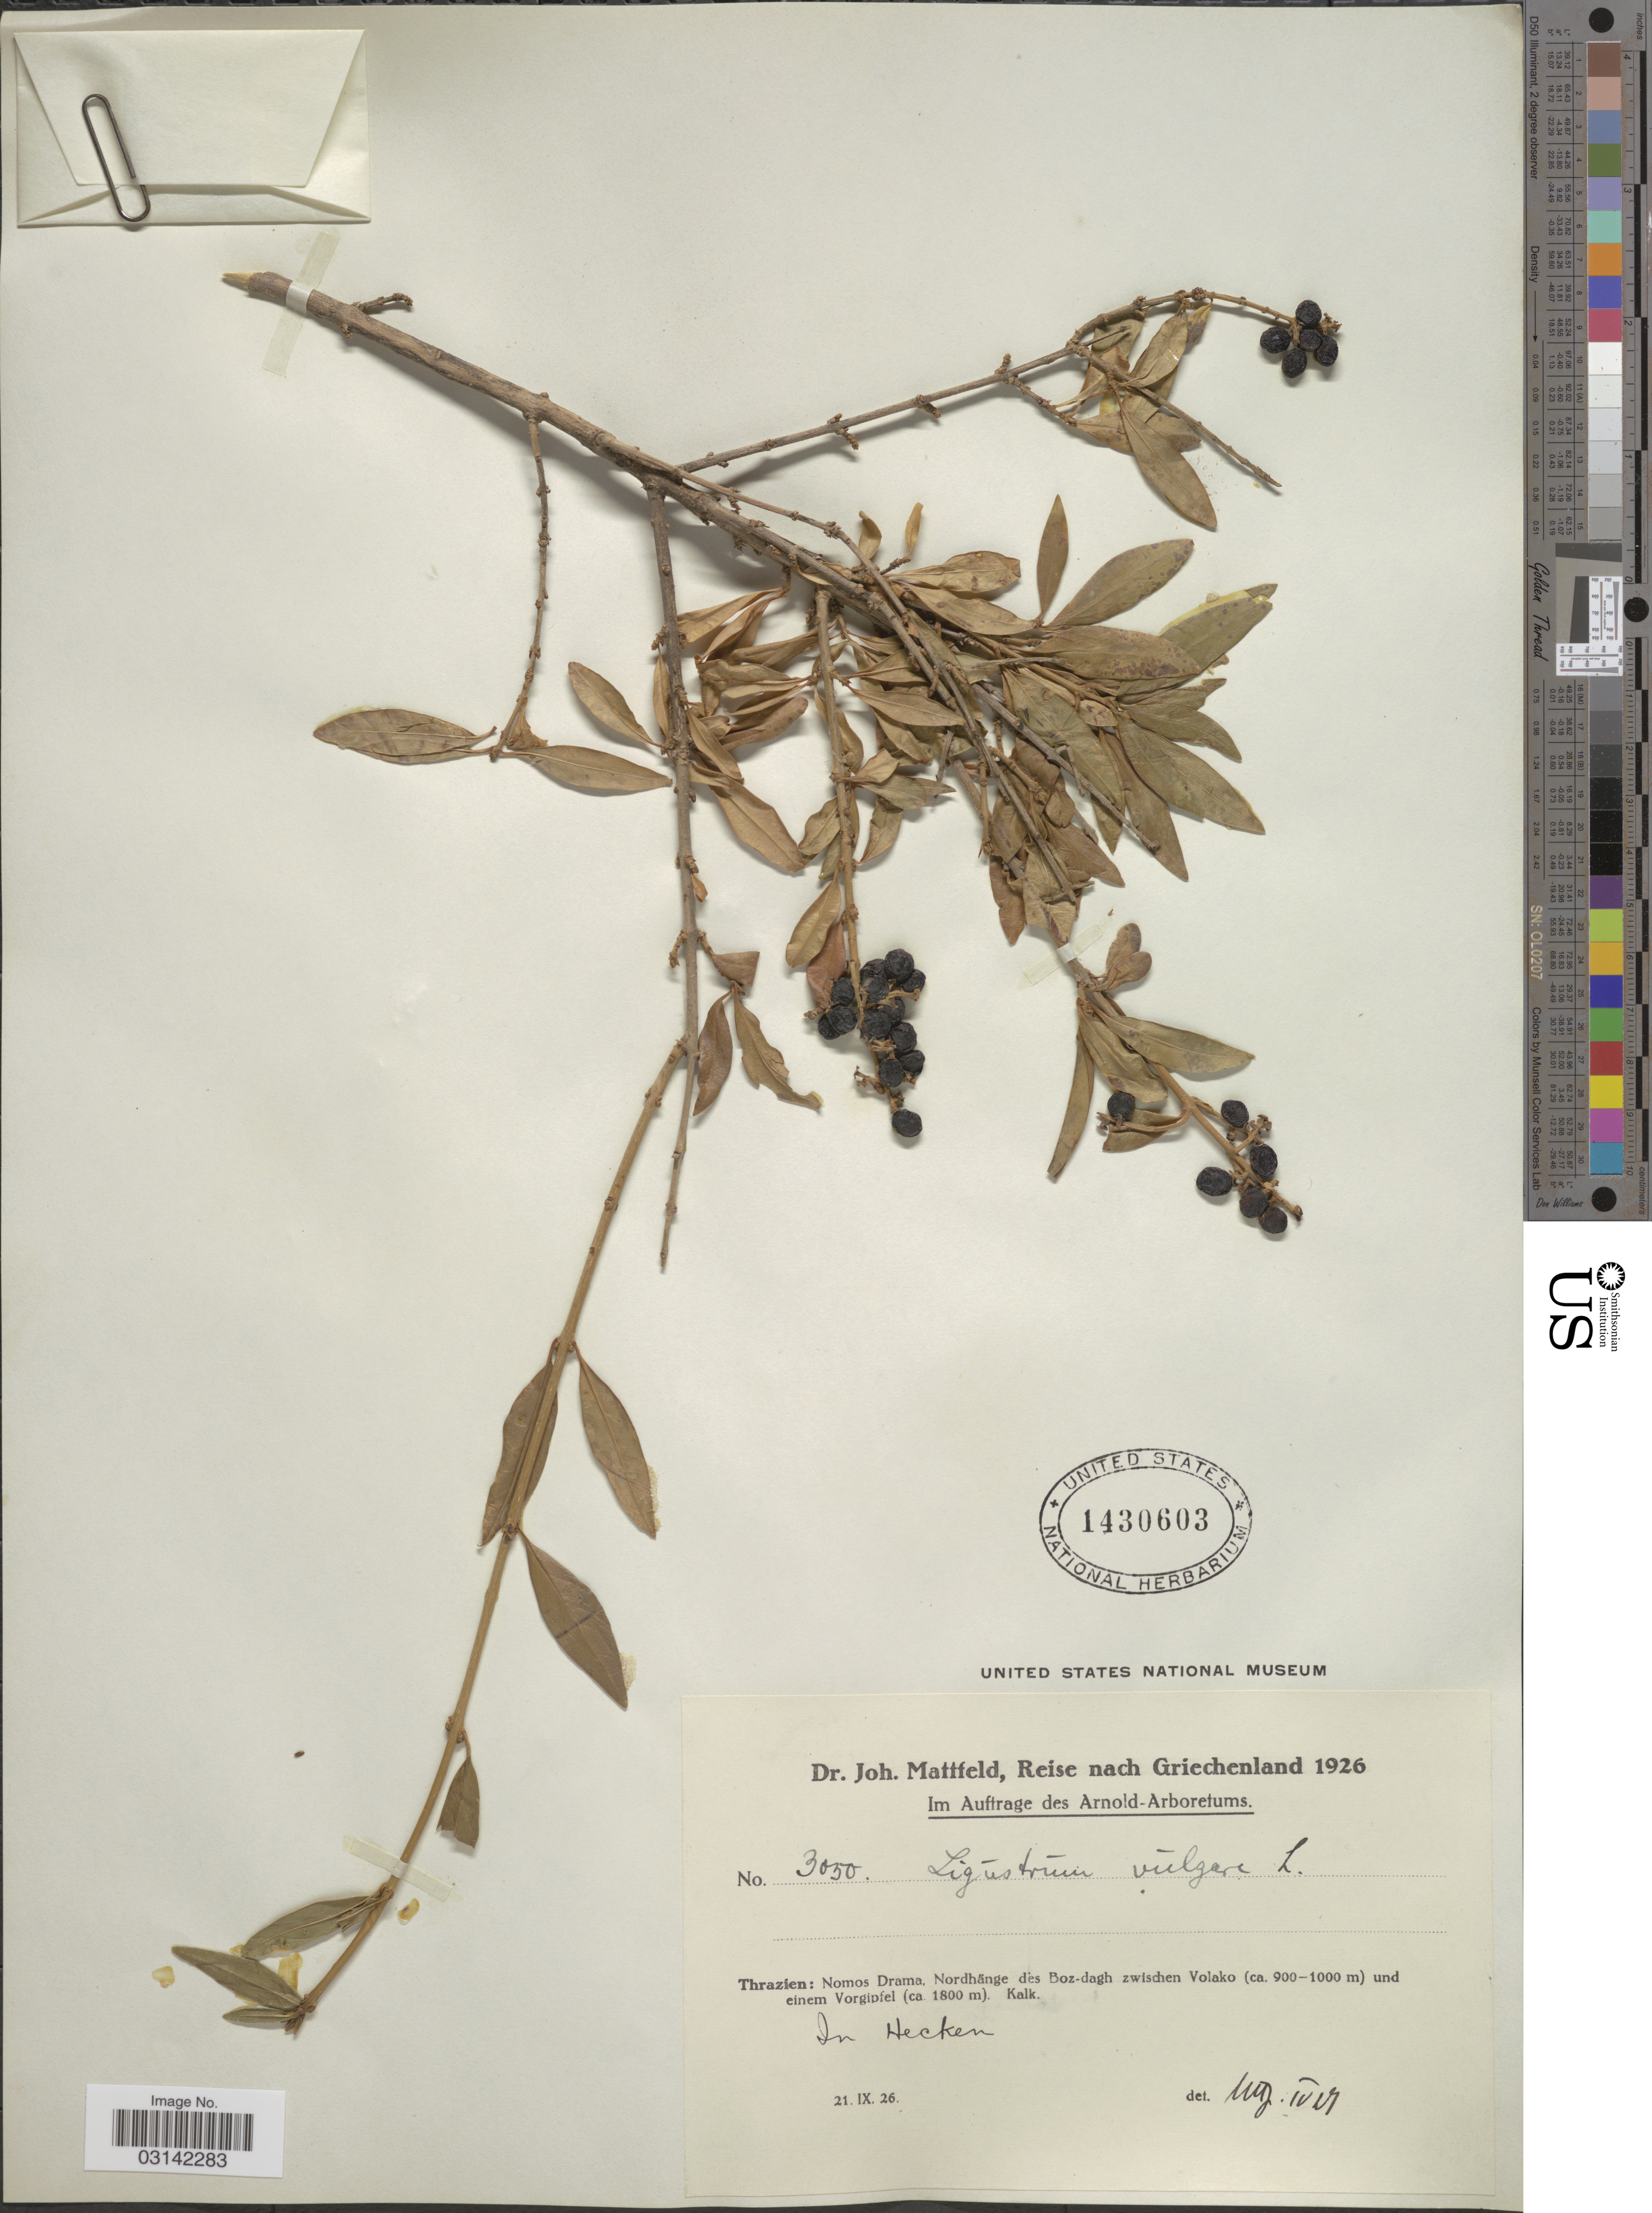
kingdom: Plantae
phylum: Tracheophyta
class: Magnoliopsida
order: Lamiales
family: Oleaceae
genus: Ligustrum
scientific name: Ligustrum vulgare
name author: L.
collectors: J. Mattfeld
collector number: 3050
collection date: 1926-09-21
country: Greece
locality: Griechenland. Thrazien: Nomos Drama, Nordhänge des Boz-dagh zwischen Volako und einem Vorgipfel. In Hecken.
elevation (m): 900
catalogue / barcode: US 1430603